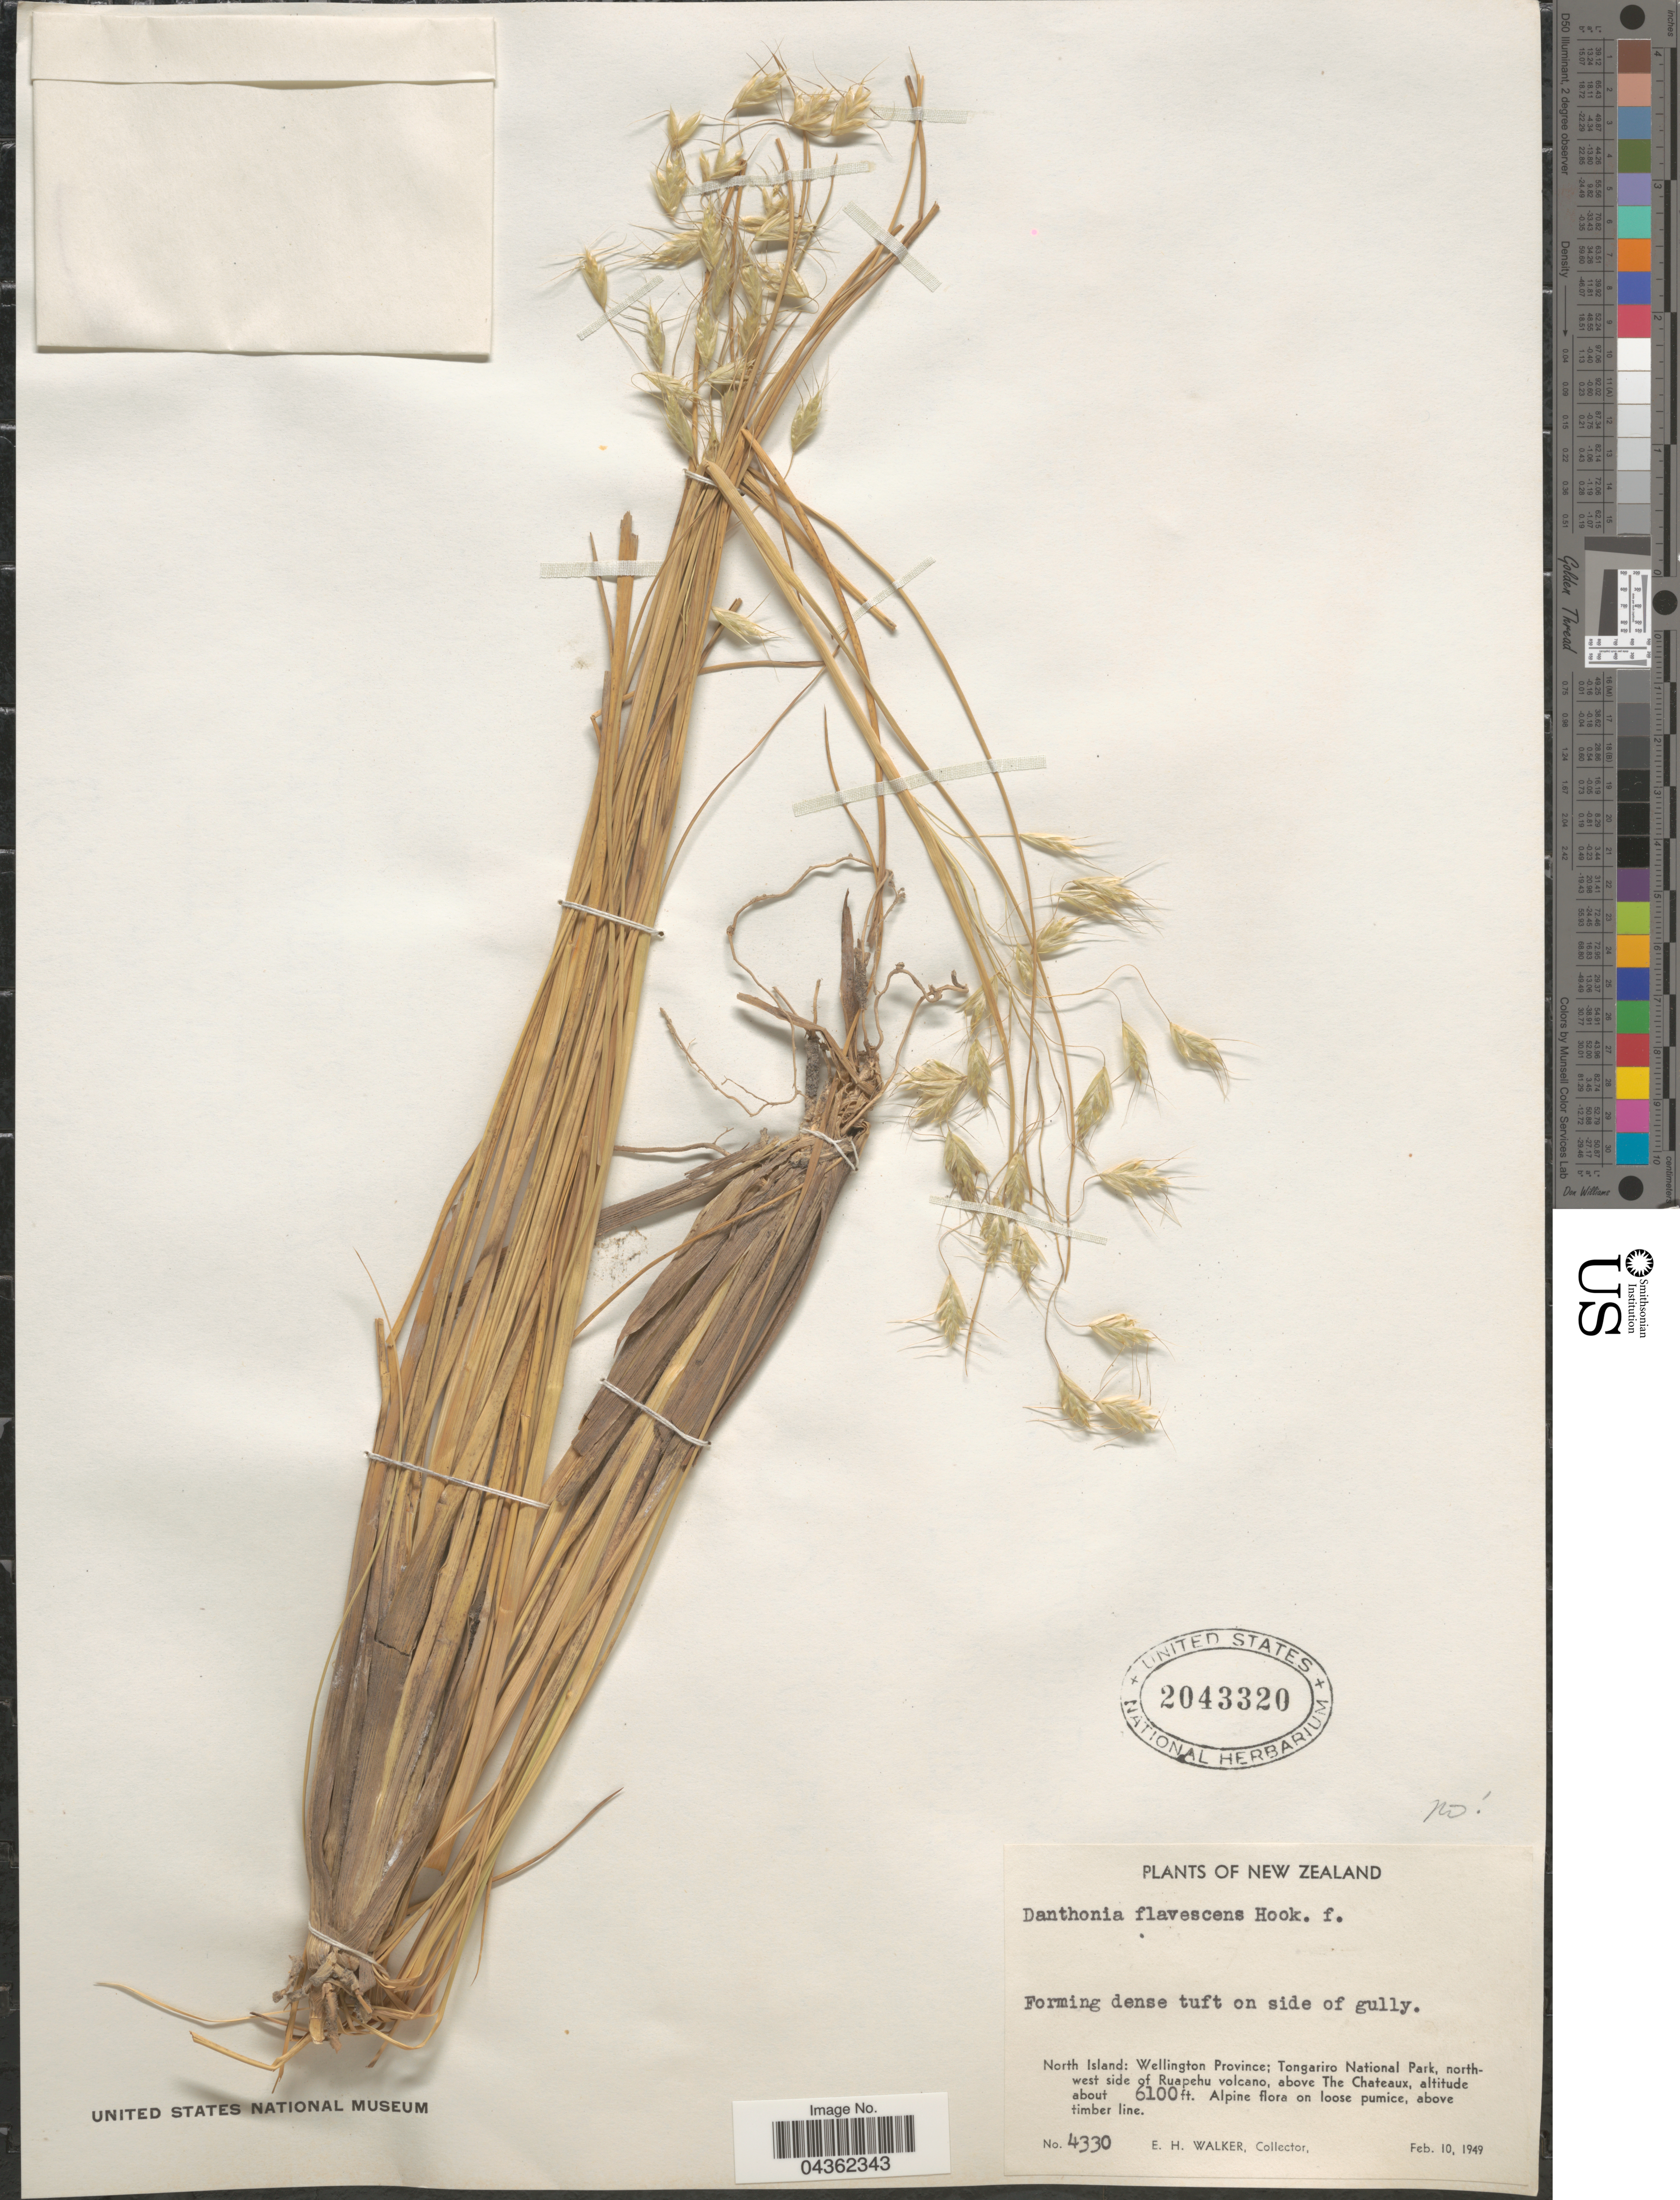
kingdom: Plantae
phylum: Tracheophyta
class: Liliopsida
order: Poales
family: Poaceae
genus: Chionochloa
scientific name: Chionochloa rigida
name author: (Raoul) Zotov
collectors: E. H. Walker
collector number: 4330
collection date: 1949-02-10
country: New Zealand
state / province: Wellington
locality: On side of gully. North Island: Tongariro National Park, northwest side of Ruapehu volcano, above The Chateaux.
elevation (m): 1859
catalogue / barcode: US 2043320